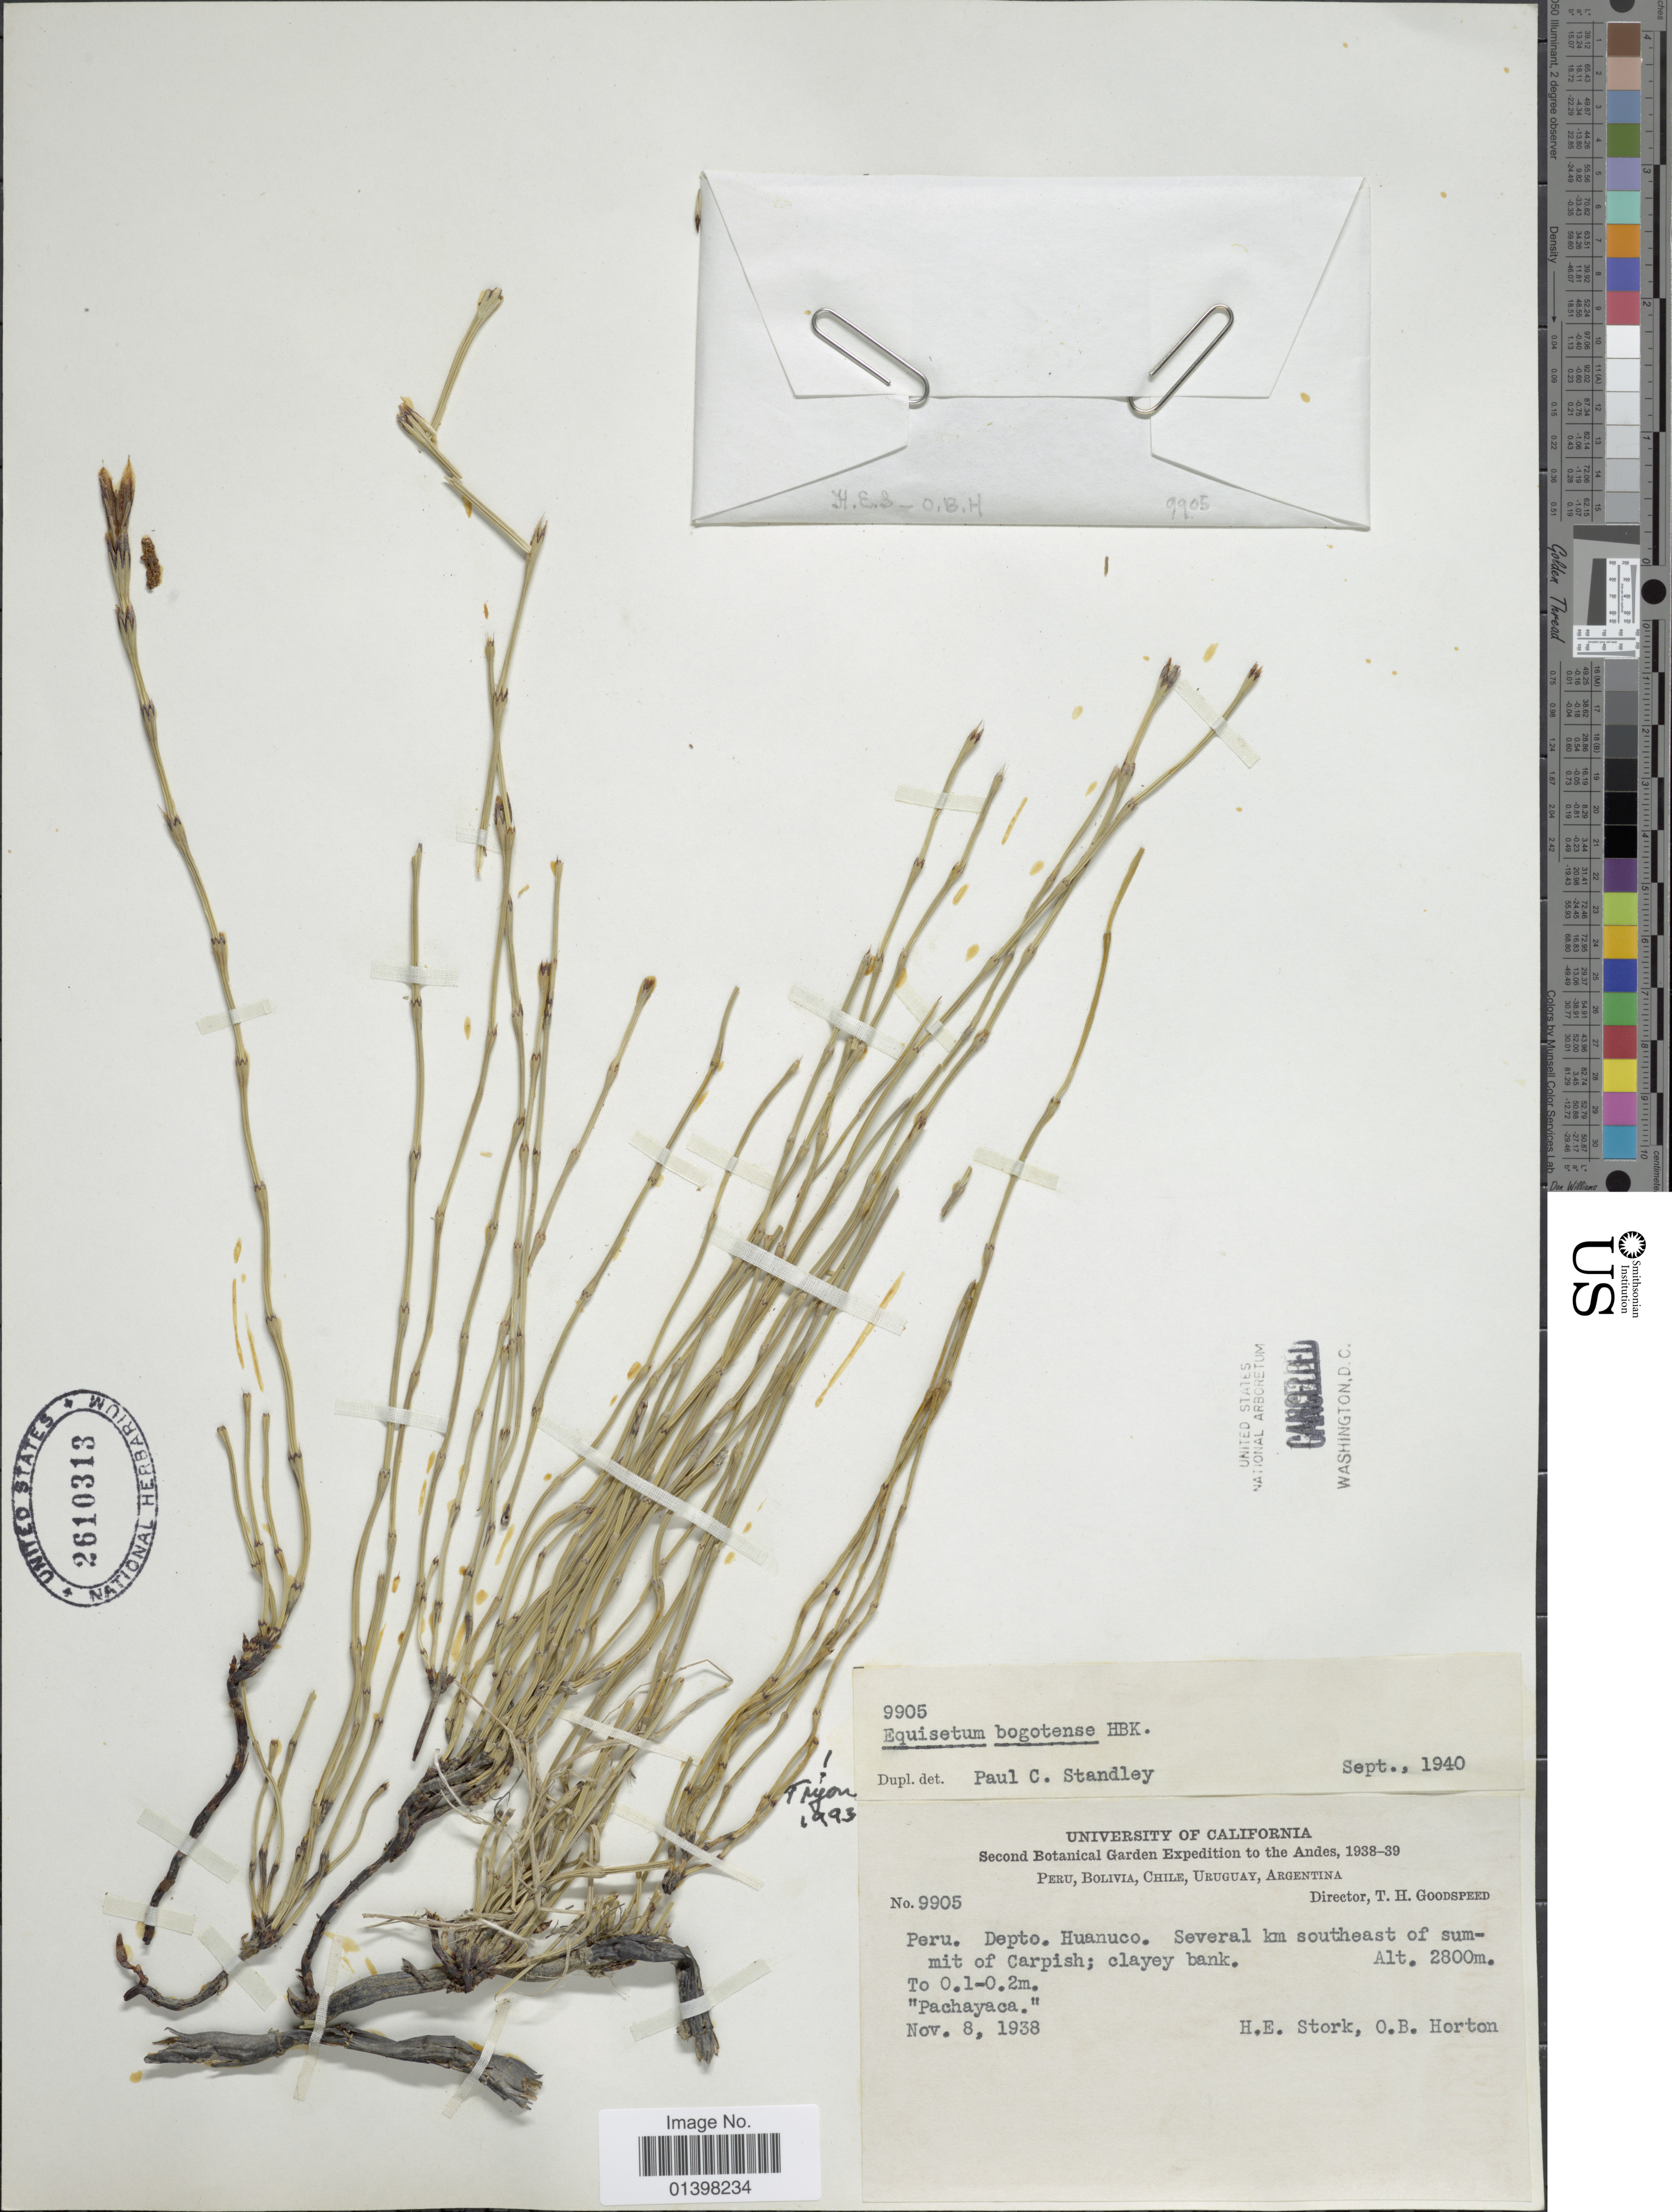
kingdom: Plantae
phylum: Tracheophyta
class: Polypodiopsida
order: Equisetales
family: Equisetaceae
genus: Equisetum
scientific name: Equisetum bogotense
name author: Kunth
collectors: H. E. Stork & O. B. Horton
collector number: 9905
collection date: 1938-11-08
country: Peru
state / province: Huánuco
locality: Several km southeast of summit of carpish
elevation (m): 2800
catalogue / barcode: US 2610313